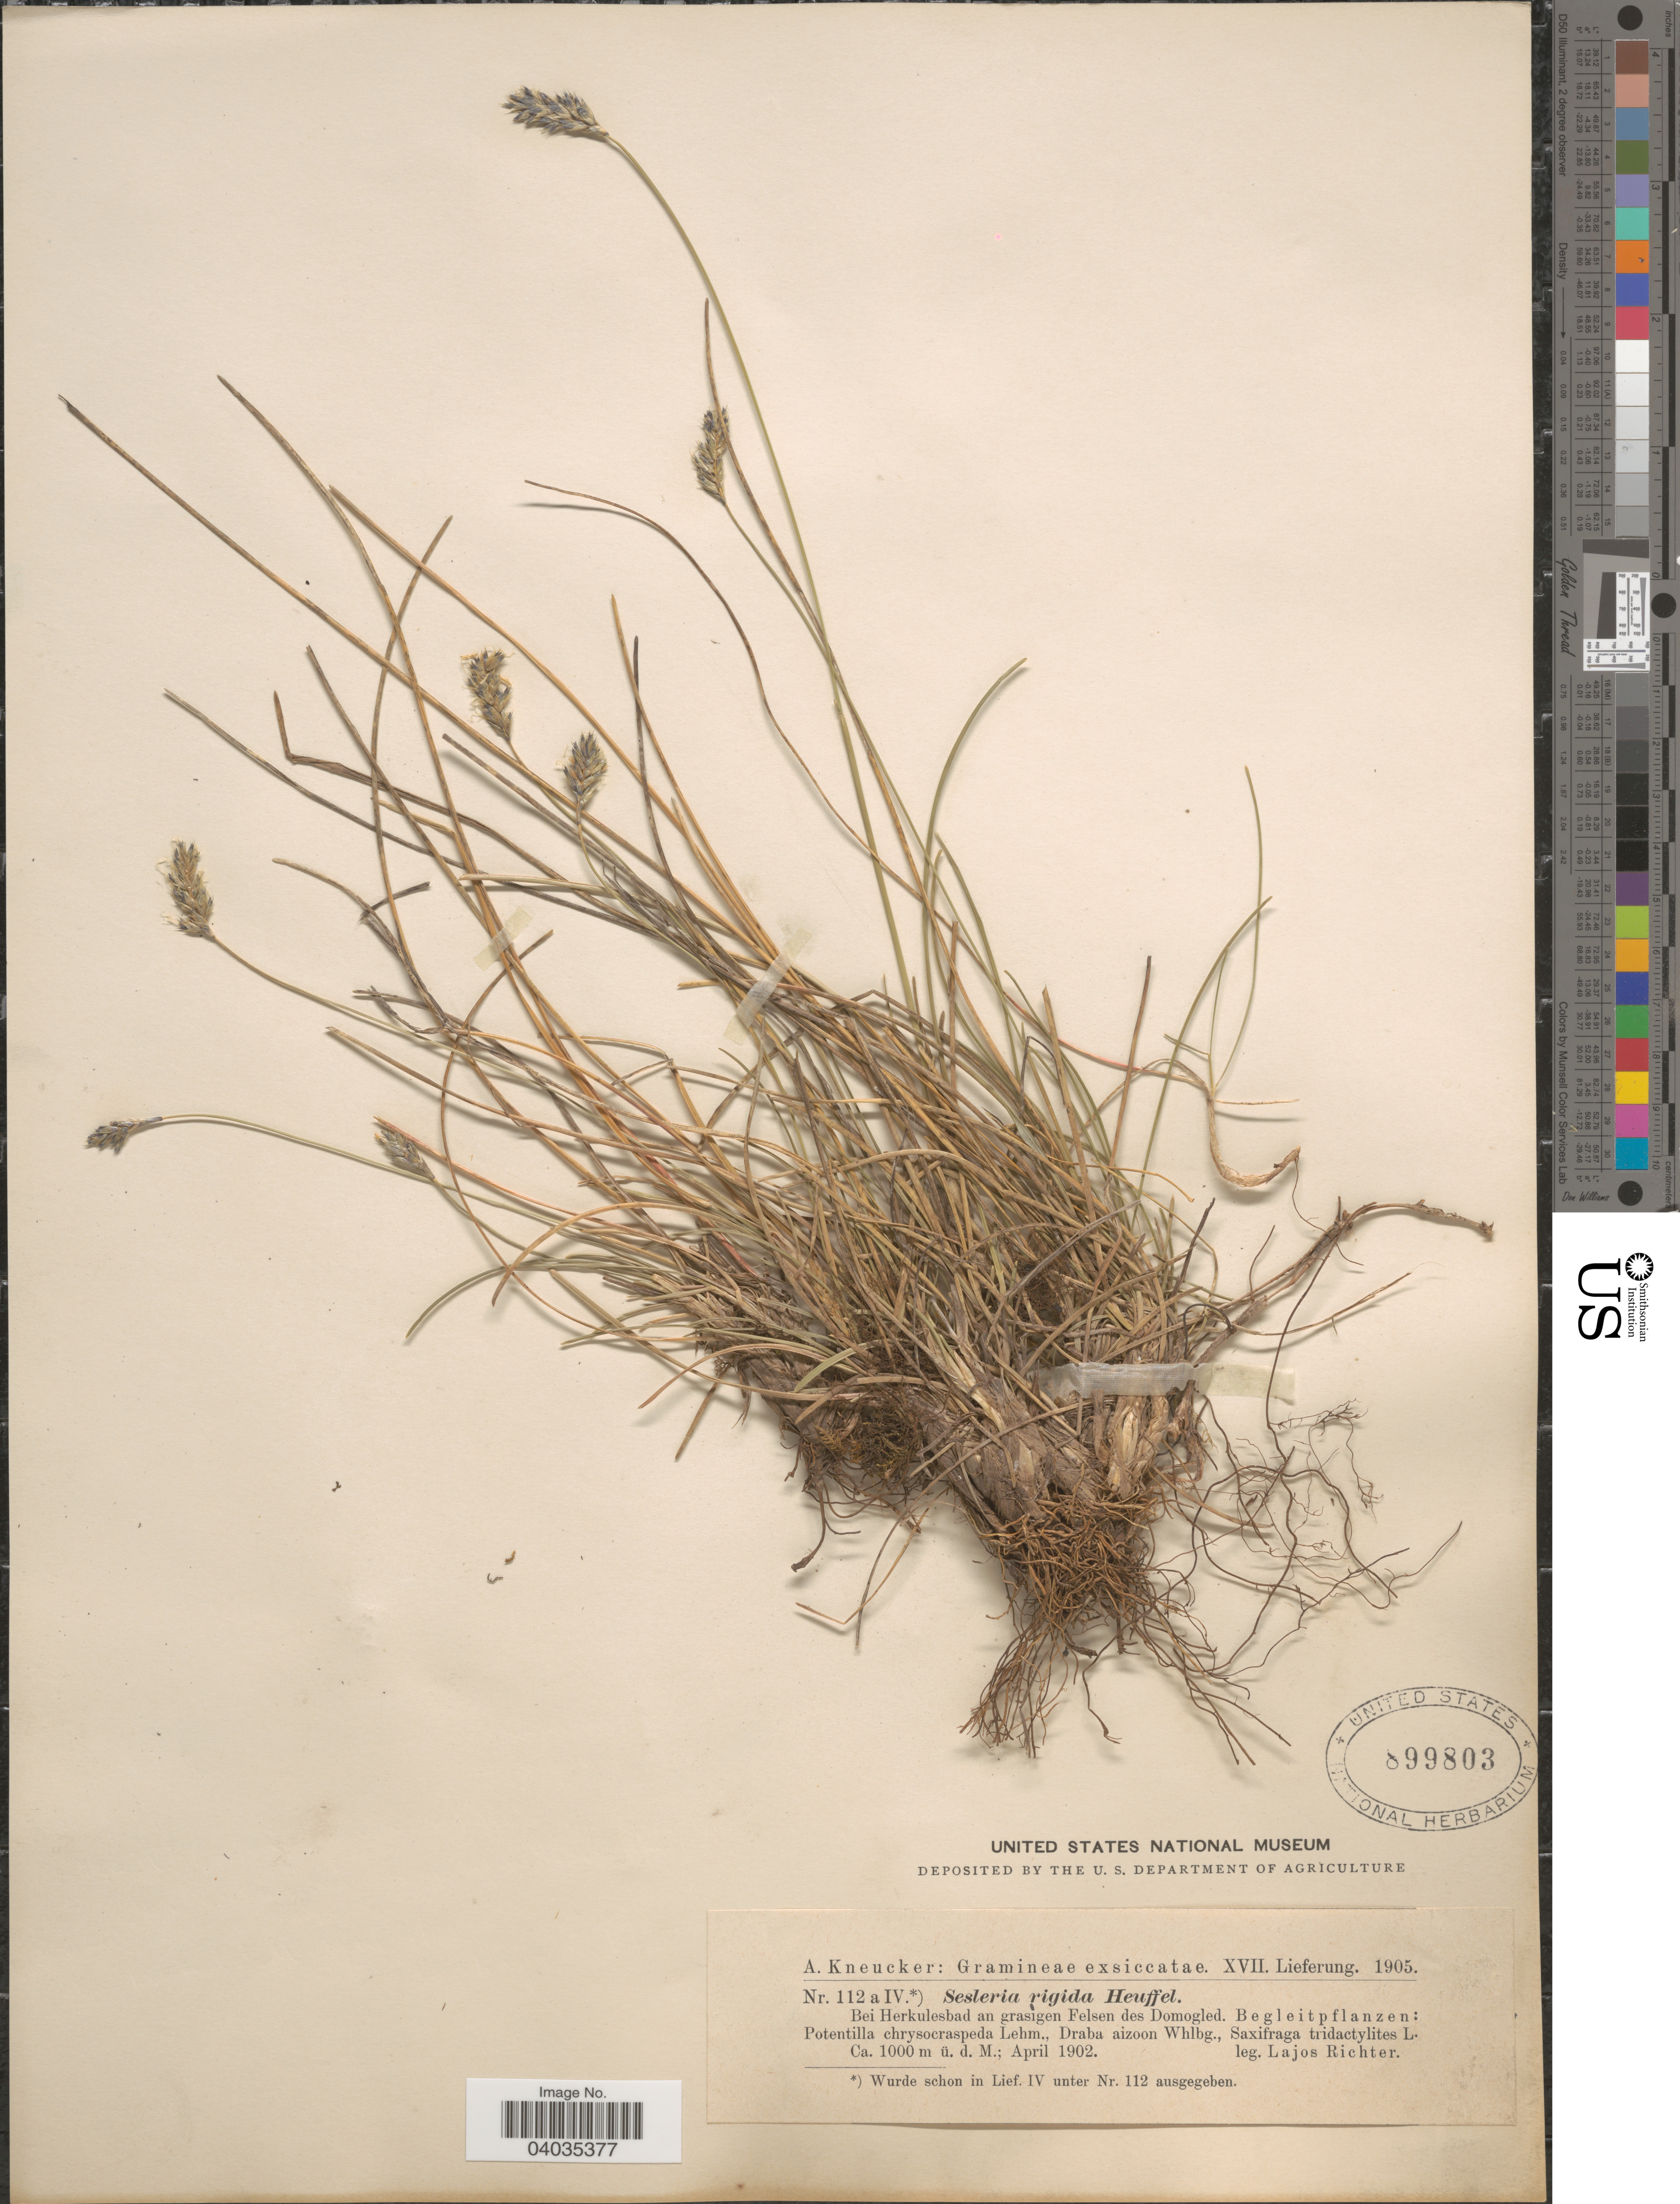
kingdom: Plantae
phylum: Tracheophyta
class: Liliopsida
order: Poales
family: Poaceae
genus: Sesleria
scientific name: Sesleria rigida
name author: Heuff. ex Rchb.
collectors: L. Richter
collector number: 112a?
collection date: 1902-04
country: Romania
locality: Bei Herkulesbad an grasigen Felsen des Domogled.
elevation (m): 1000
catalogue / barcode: US 899803